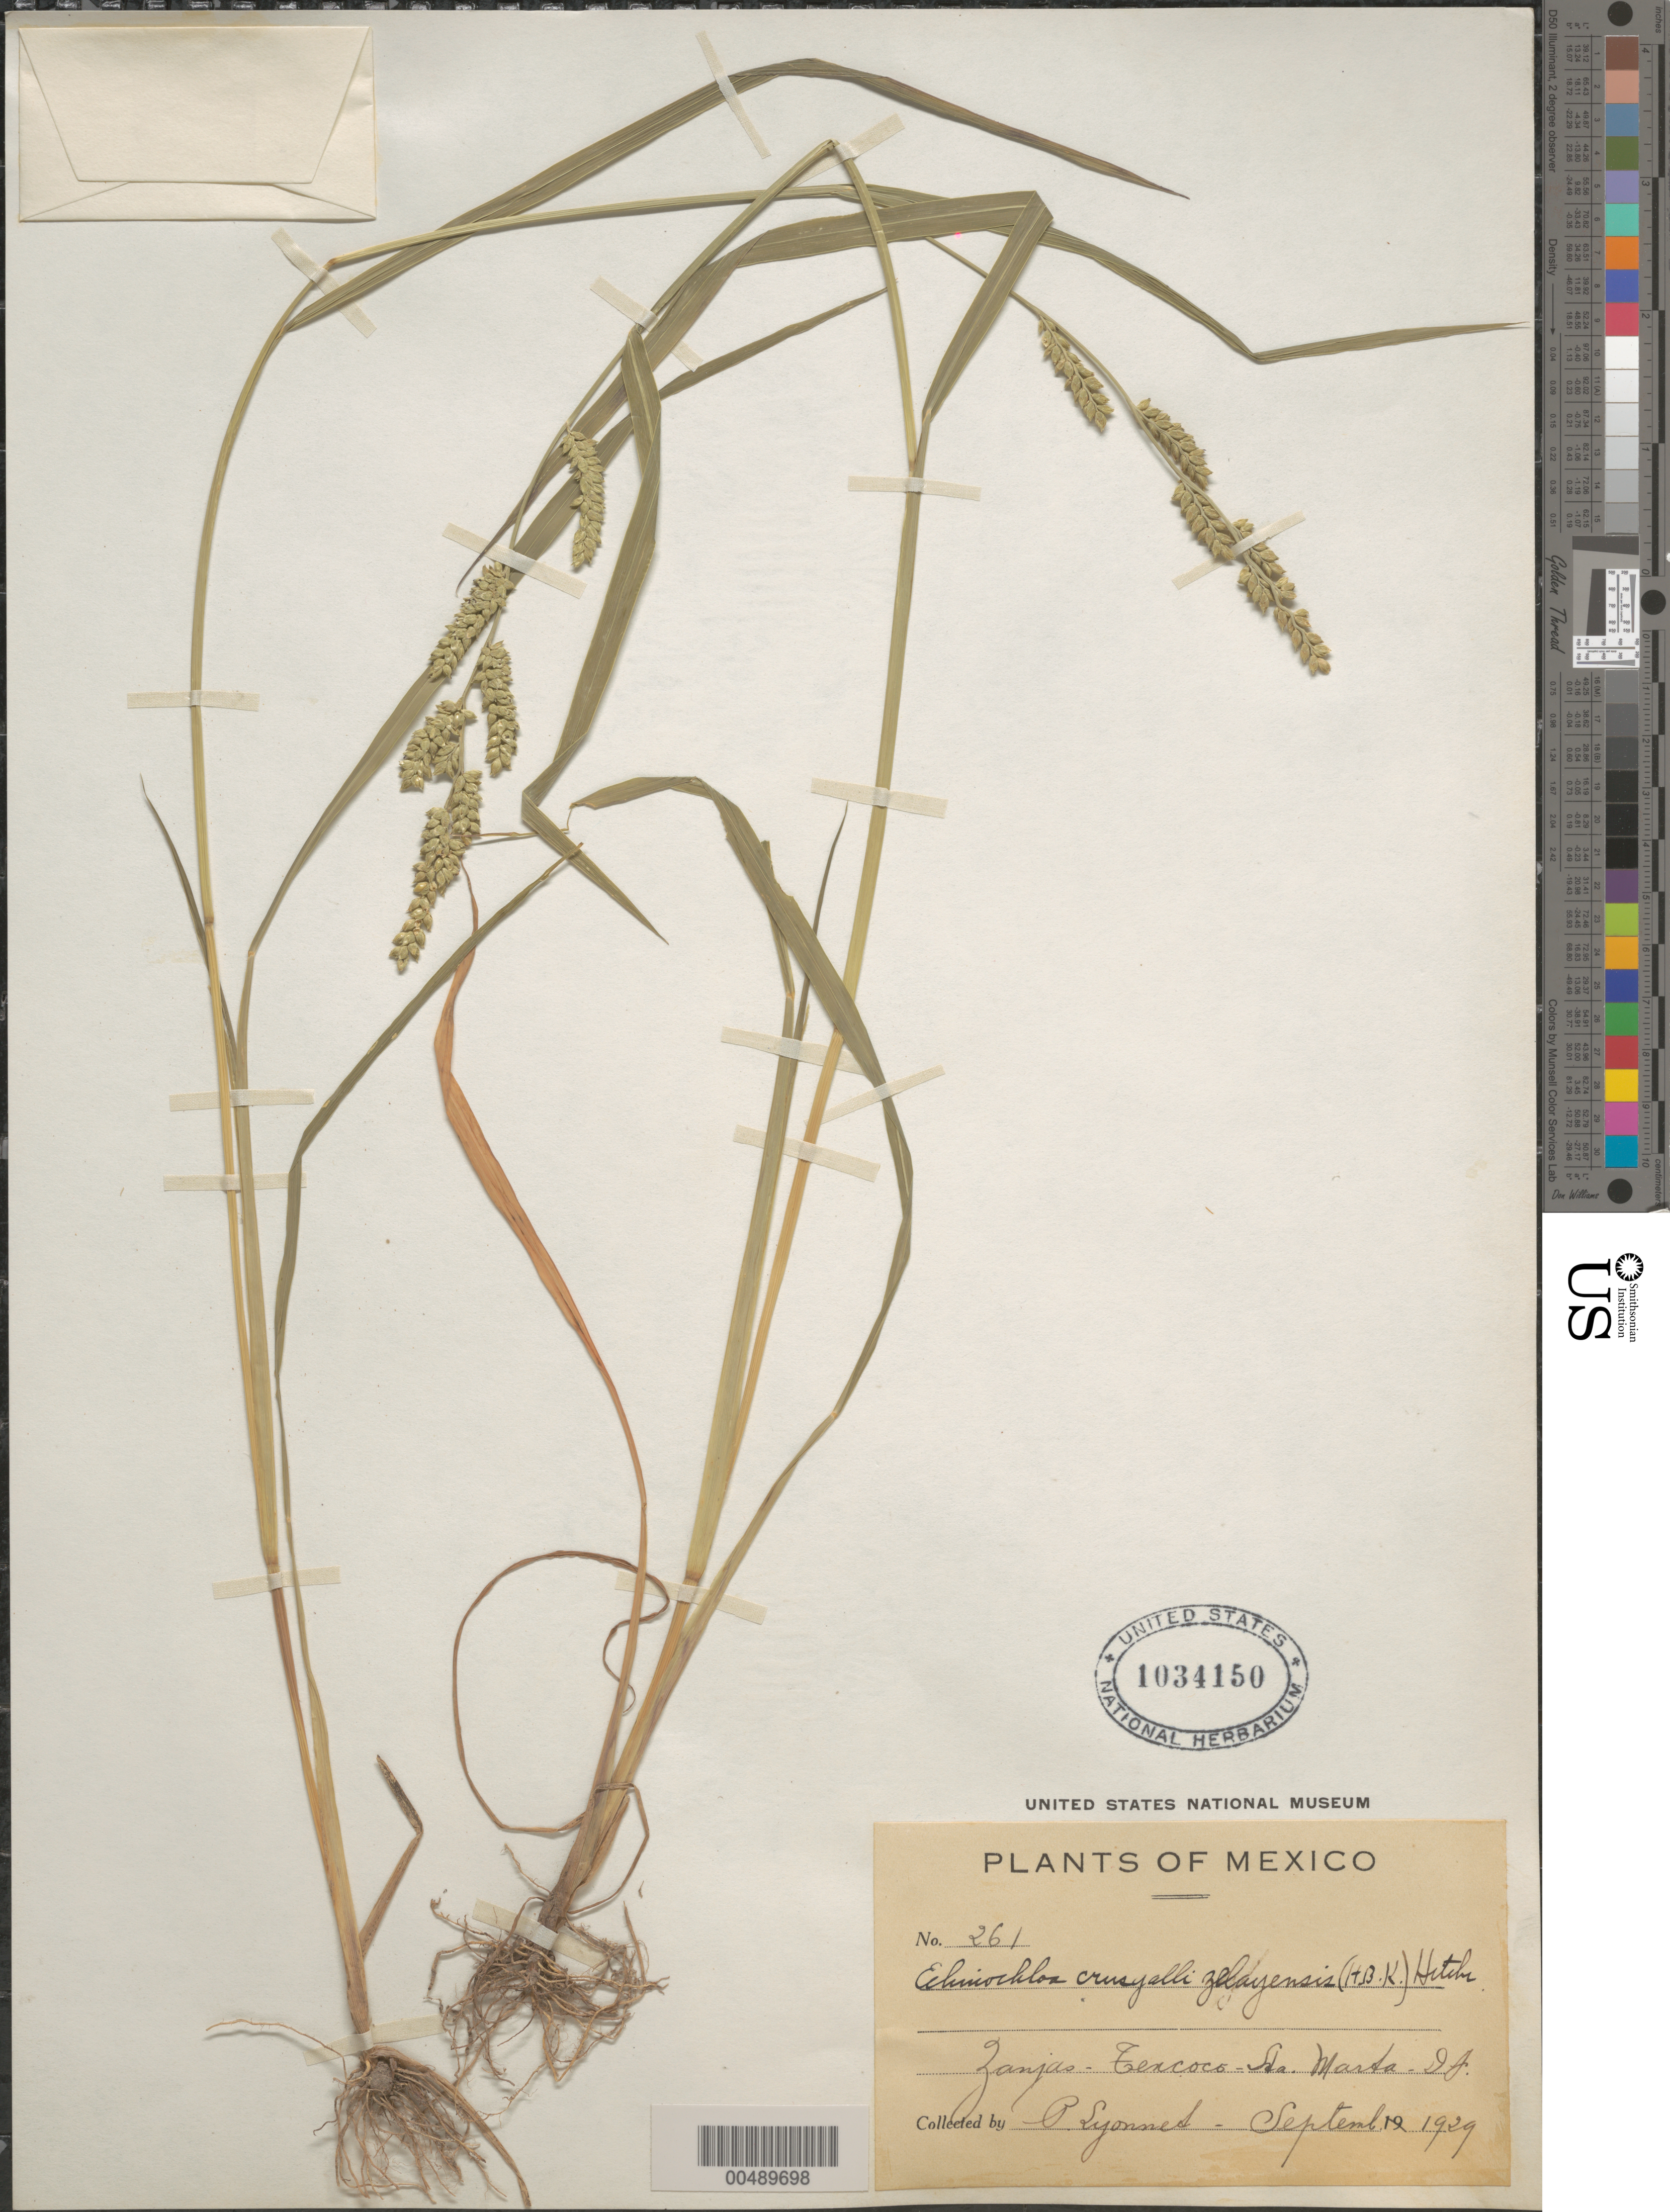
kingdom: Plantae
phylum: Tracheophyta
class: Liliopsida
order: Poales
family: Poaceae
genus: Echinochloa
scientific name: Echinochloa crus-galli var. zelayensis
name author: (Kunth) Hitchc.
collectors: Bro. E. Lyonnet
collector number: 261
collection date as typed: Sep 1929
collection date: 1929-09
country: Mexico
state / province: Distrito Federal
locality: Zanjas, Texcoco, Sta. Marta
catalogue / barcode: US 1034150